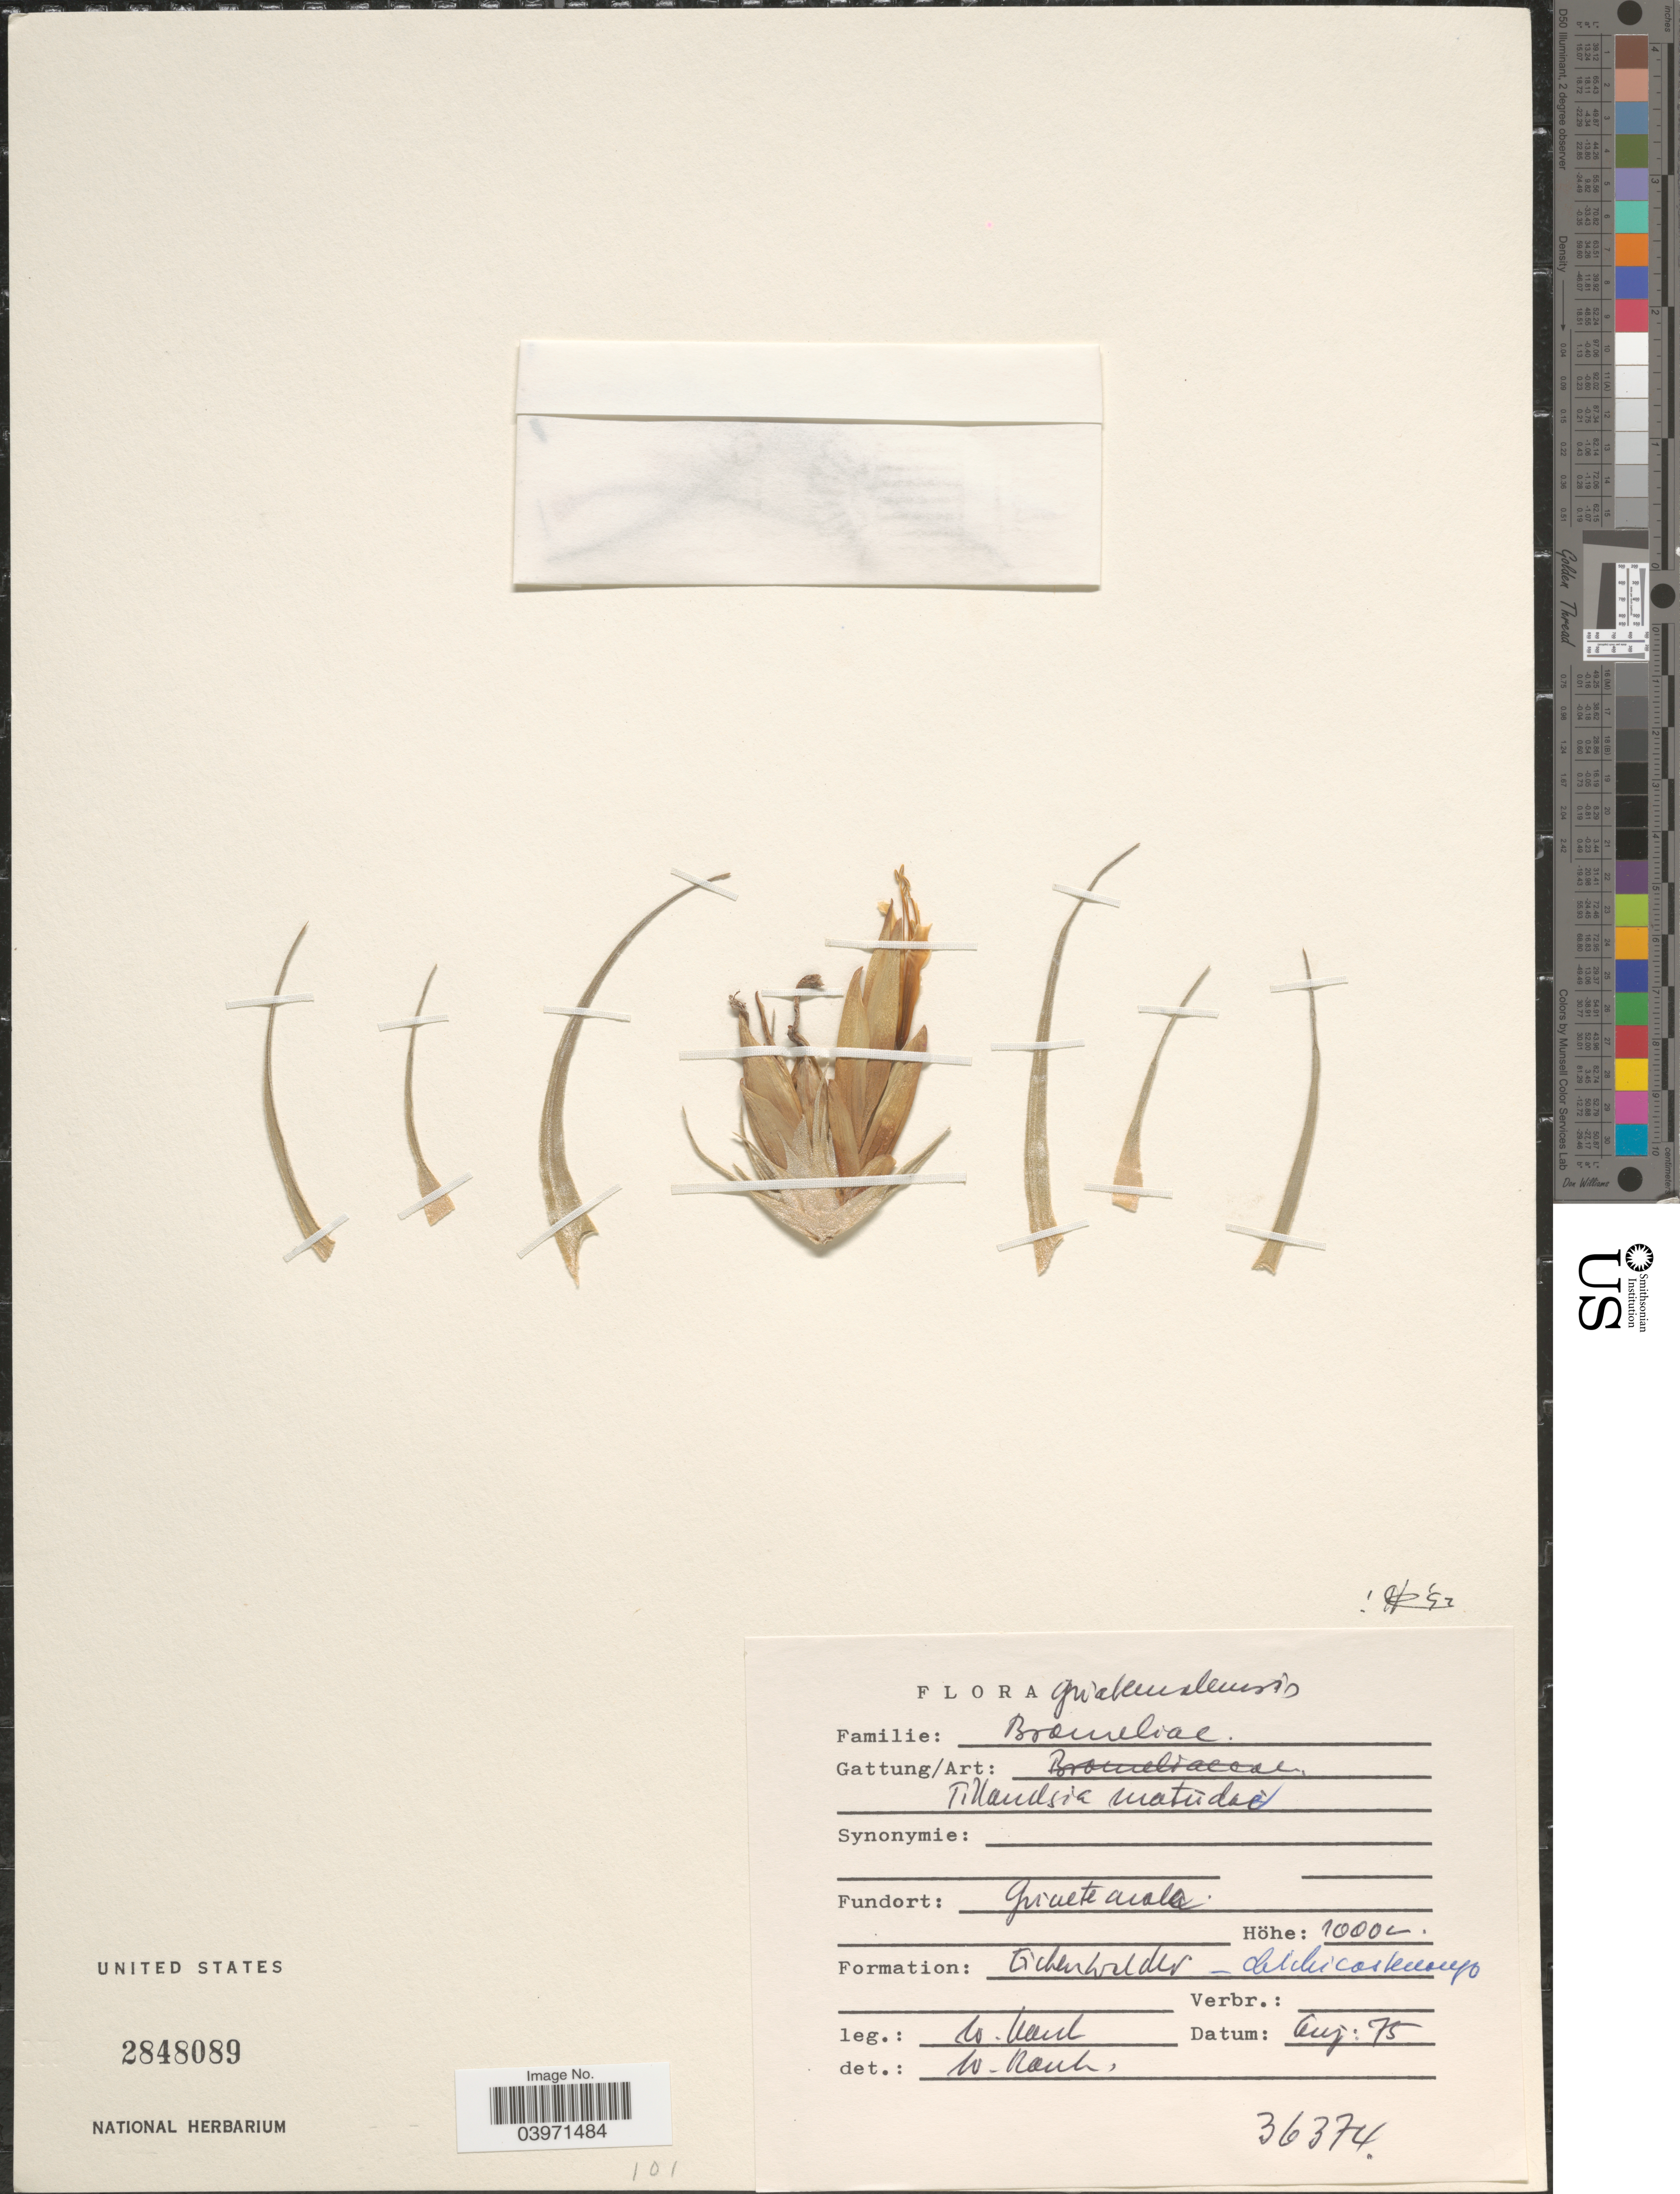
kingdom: Plantae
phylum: Tracheophyta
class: Liliopsida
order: Poales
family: Bromeliaceae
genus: Tillandsia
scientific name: Tillandsia matudae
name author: L.B. Sm.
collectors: W. Rauh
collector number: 36374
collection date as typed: Transcribed d/m/y: /8/75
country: Guatemala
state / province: Guatemala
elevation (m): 1000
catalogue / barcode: US 2848089